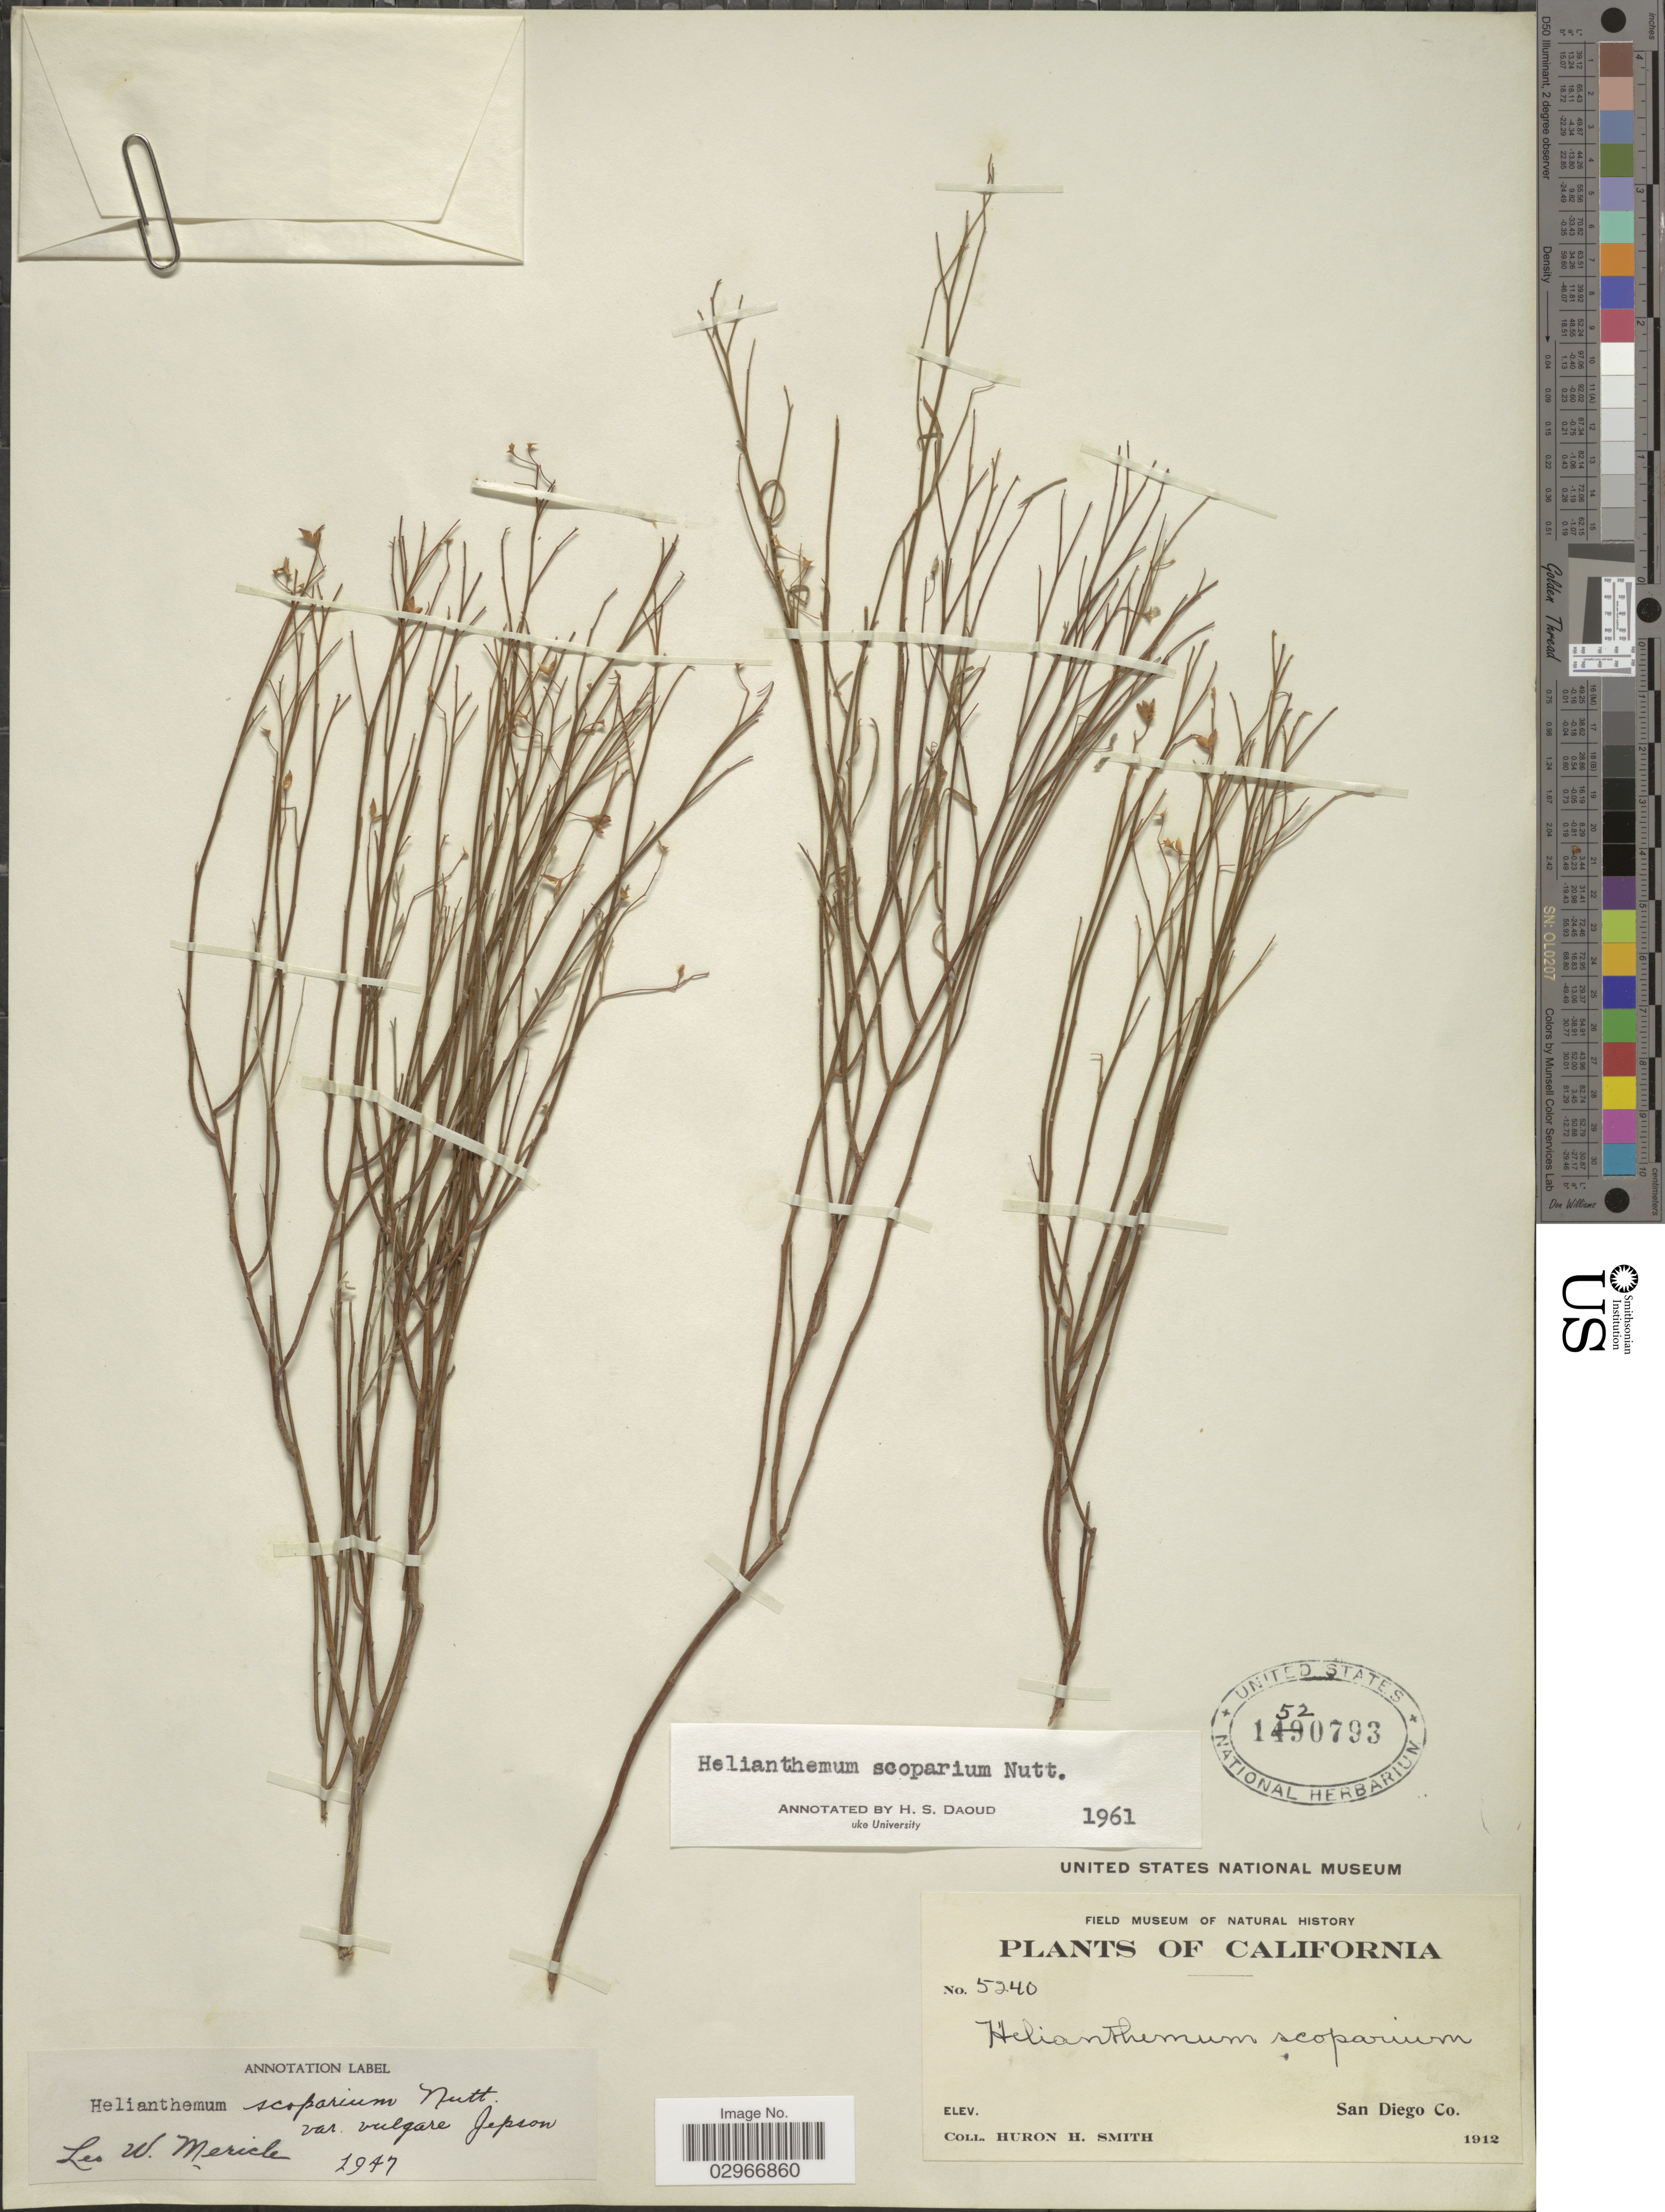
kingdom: Plantae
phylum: Tracheophyta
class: Magnoliopsida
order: Malvales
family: Cistaceae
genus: Helianthemum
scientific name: Helianthemum suffrutescens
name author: B. Schreiber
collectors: Huron H. Smith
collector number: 5240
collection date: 1912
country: United States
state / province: California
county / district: San Diego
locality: San Diego Co.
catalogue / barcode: US 1520793